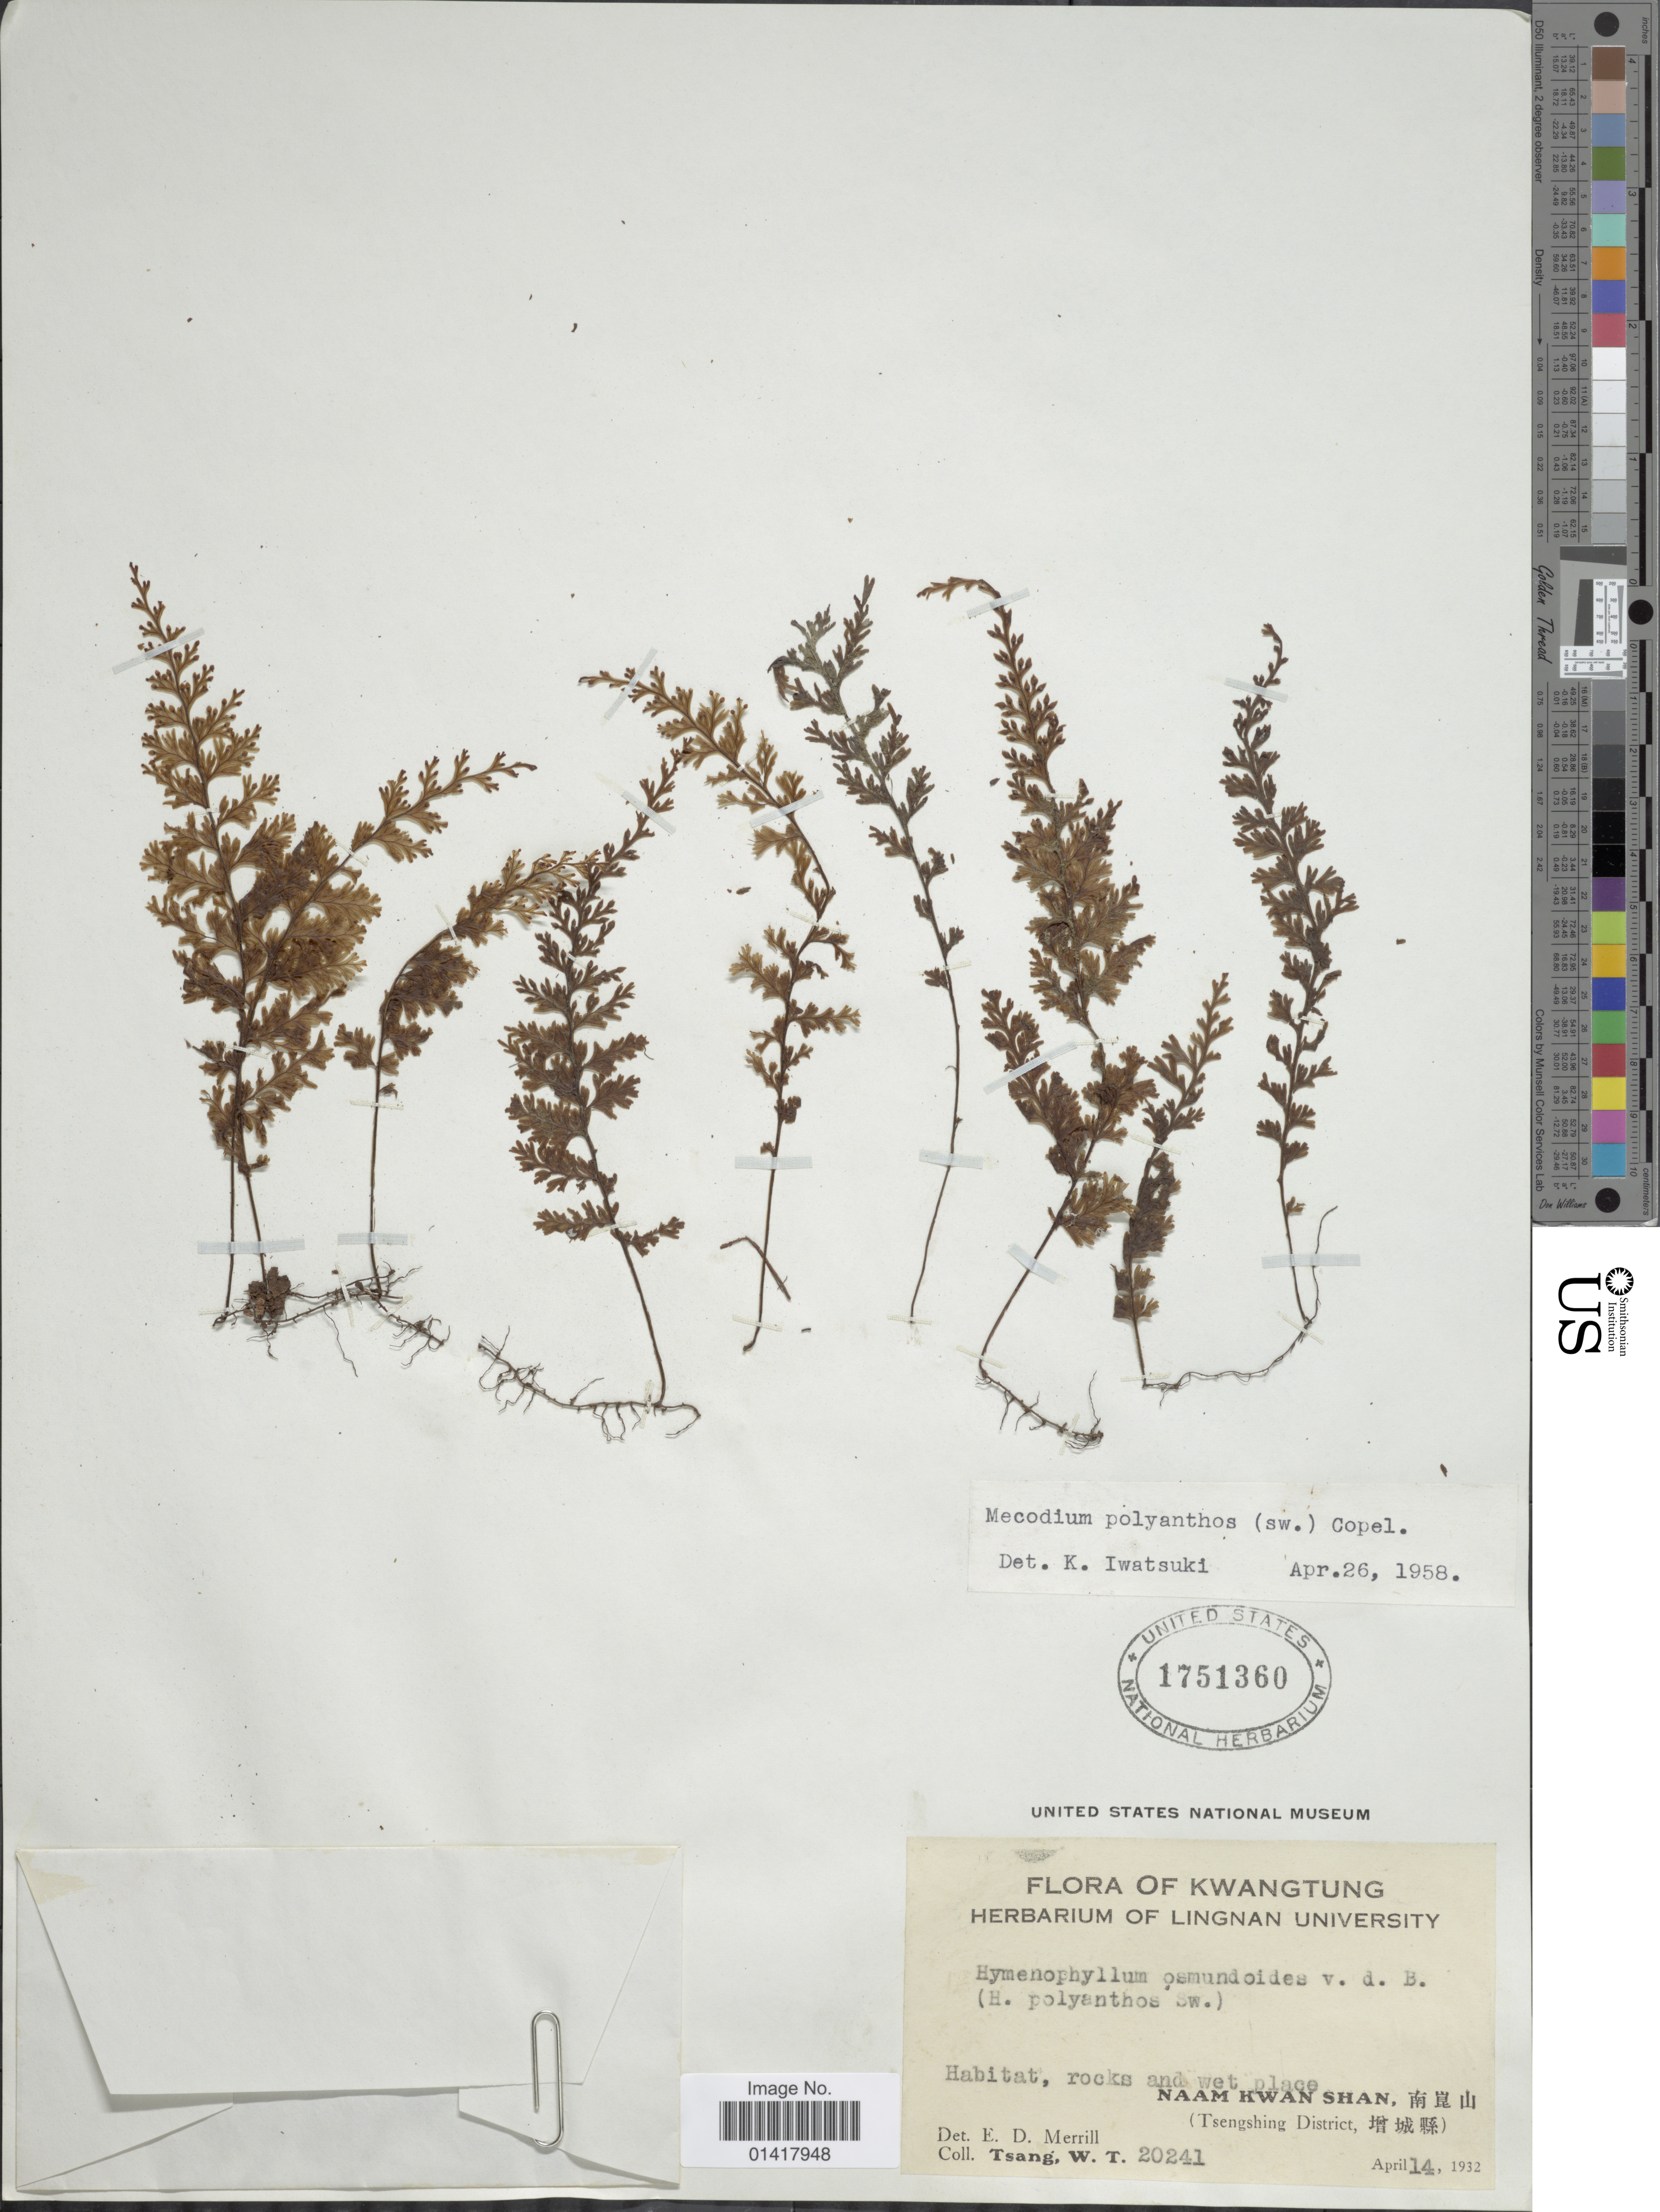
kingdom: Plantae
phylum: Tracheophyta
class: Polypodiopsida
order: Hymenophyllales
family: Hymenophyllaceae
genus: Hymenophyllum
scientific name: Hymenophyllum polyanthos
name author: (Sw.) Sw.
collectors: W. T. Tsang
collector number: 20241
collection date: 1932-04-14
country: China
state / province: Guangdong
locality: Naam Kwan Shan (Tsengshing District)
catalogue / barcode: US 1751360